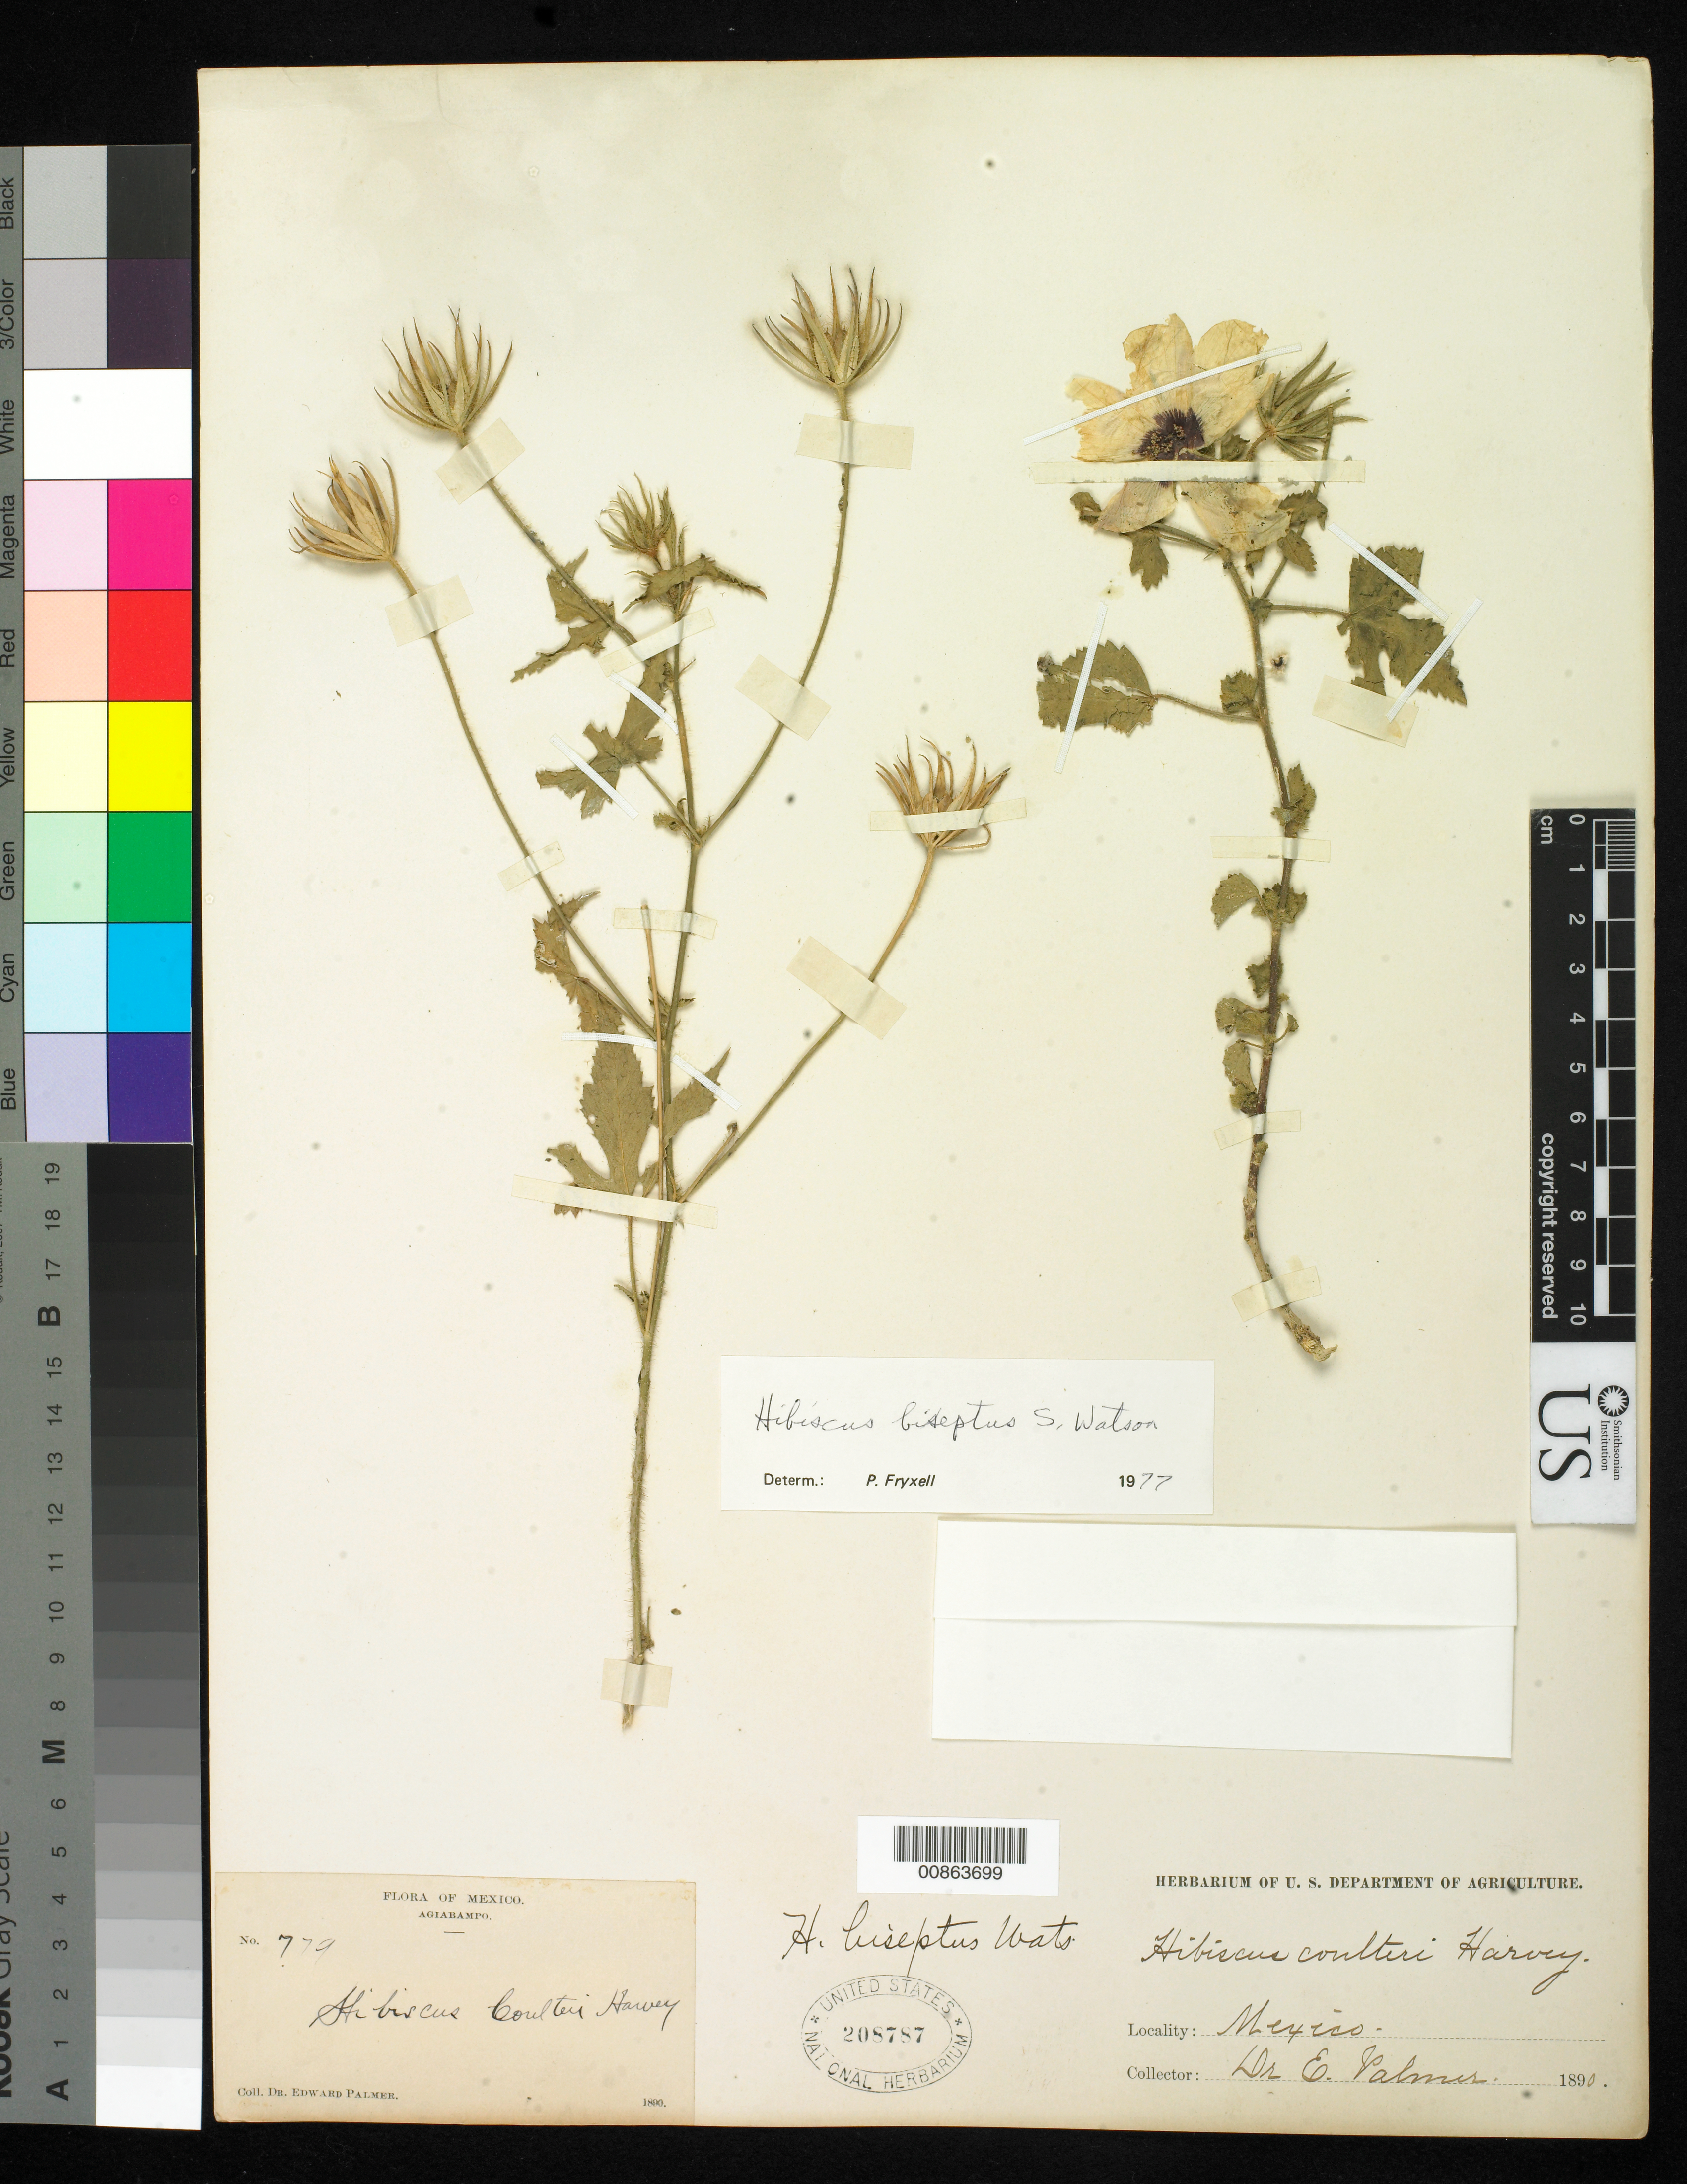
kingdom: Plantae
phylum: Tracheophyta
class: Magnoliopsida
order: Malvales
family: Malvaceae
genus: Hibiscus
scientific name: Hibiscus biseptus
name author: S. Watson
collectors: E. Palmer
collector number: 779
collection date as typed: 1890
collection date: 1890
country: Mexico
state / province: Sonora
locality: Agiabampo, Sonora.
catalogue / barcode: US 208787